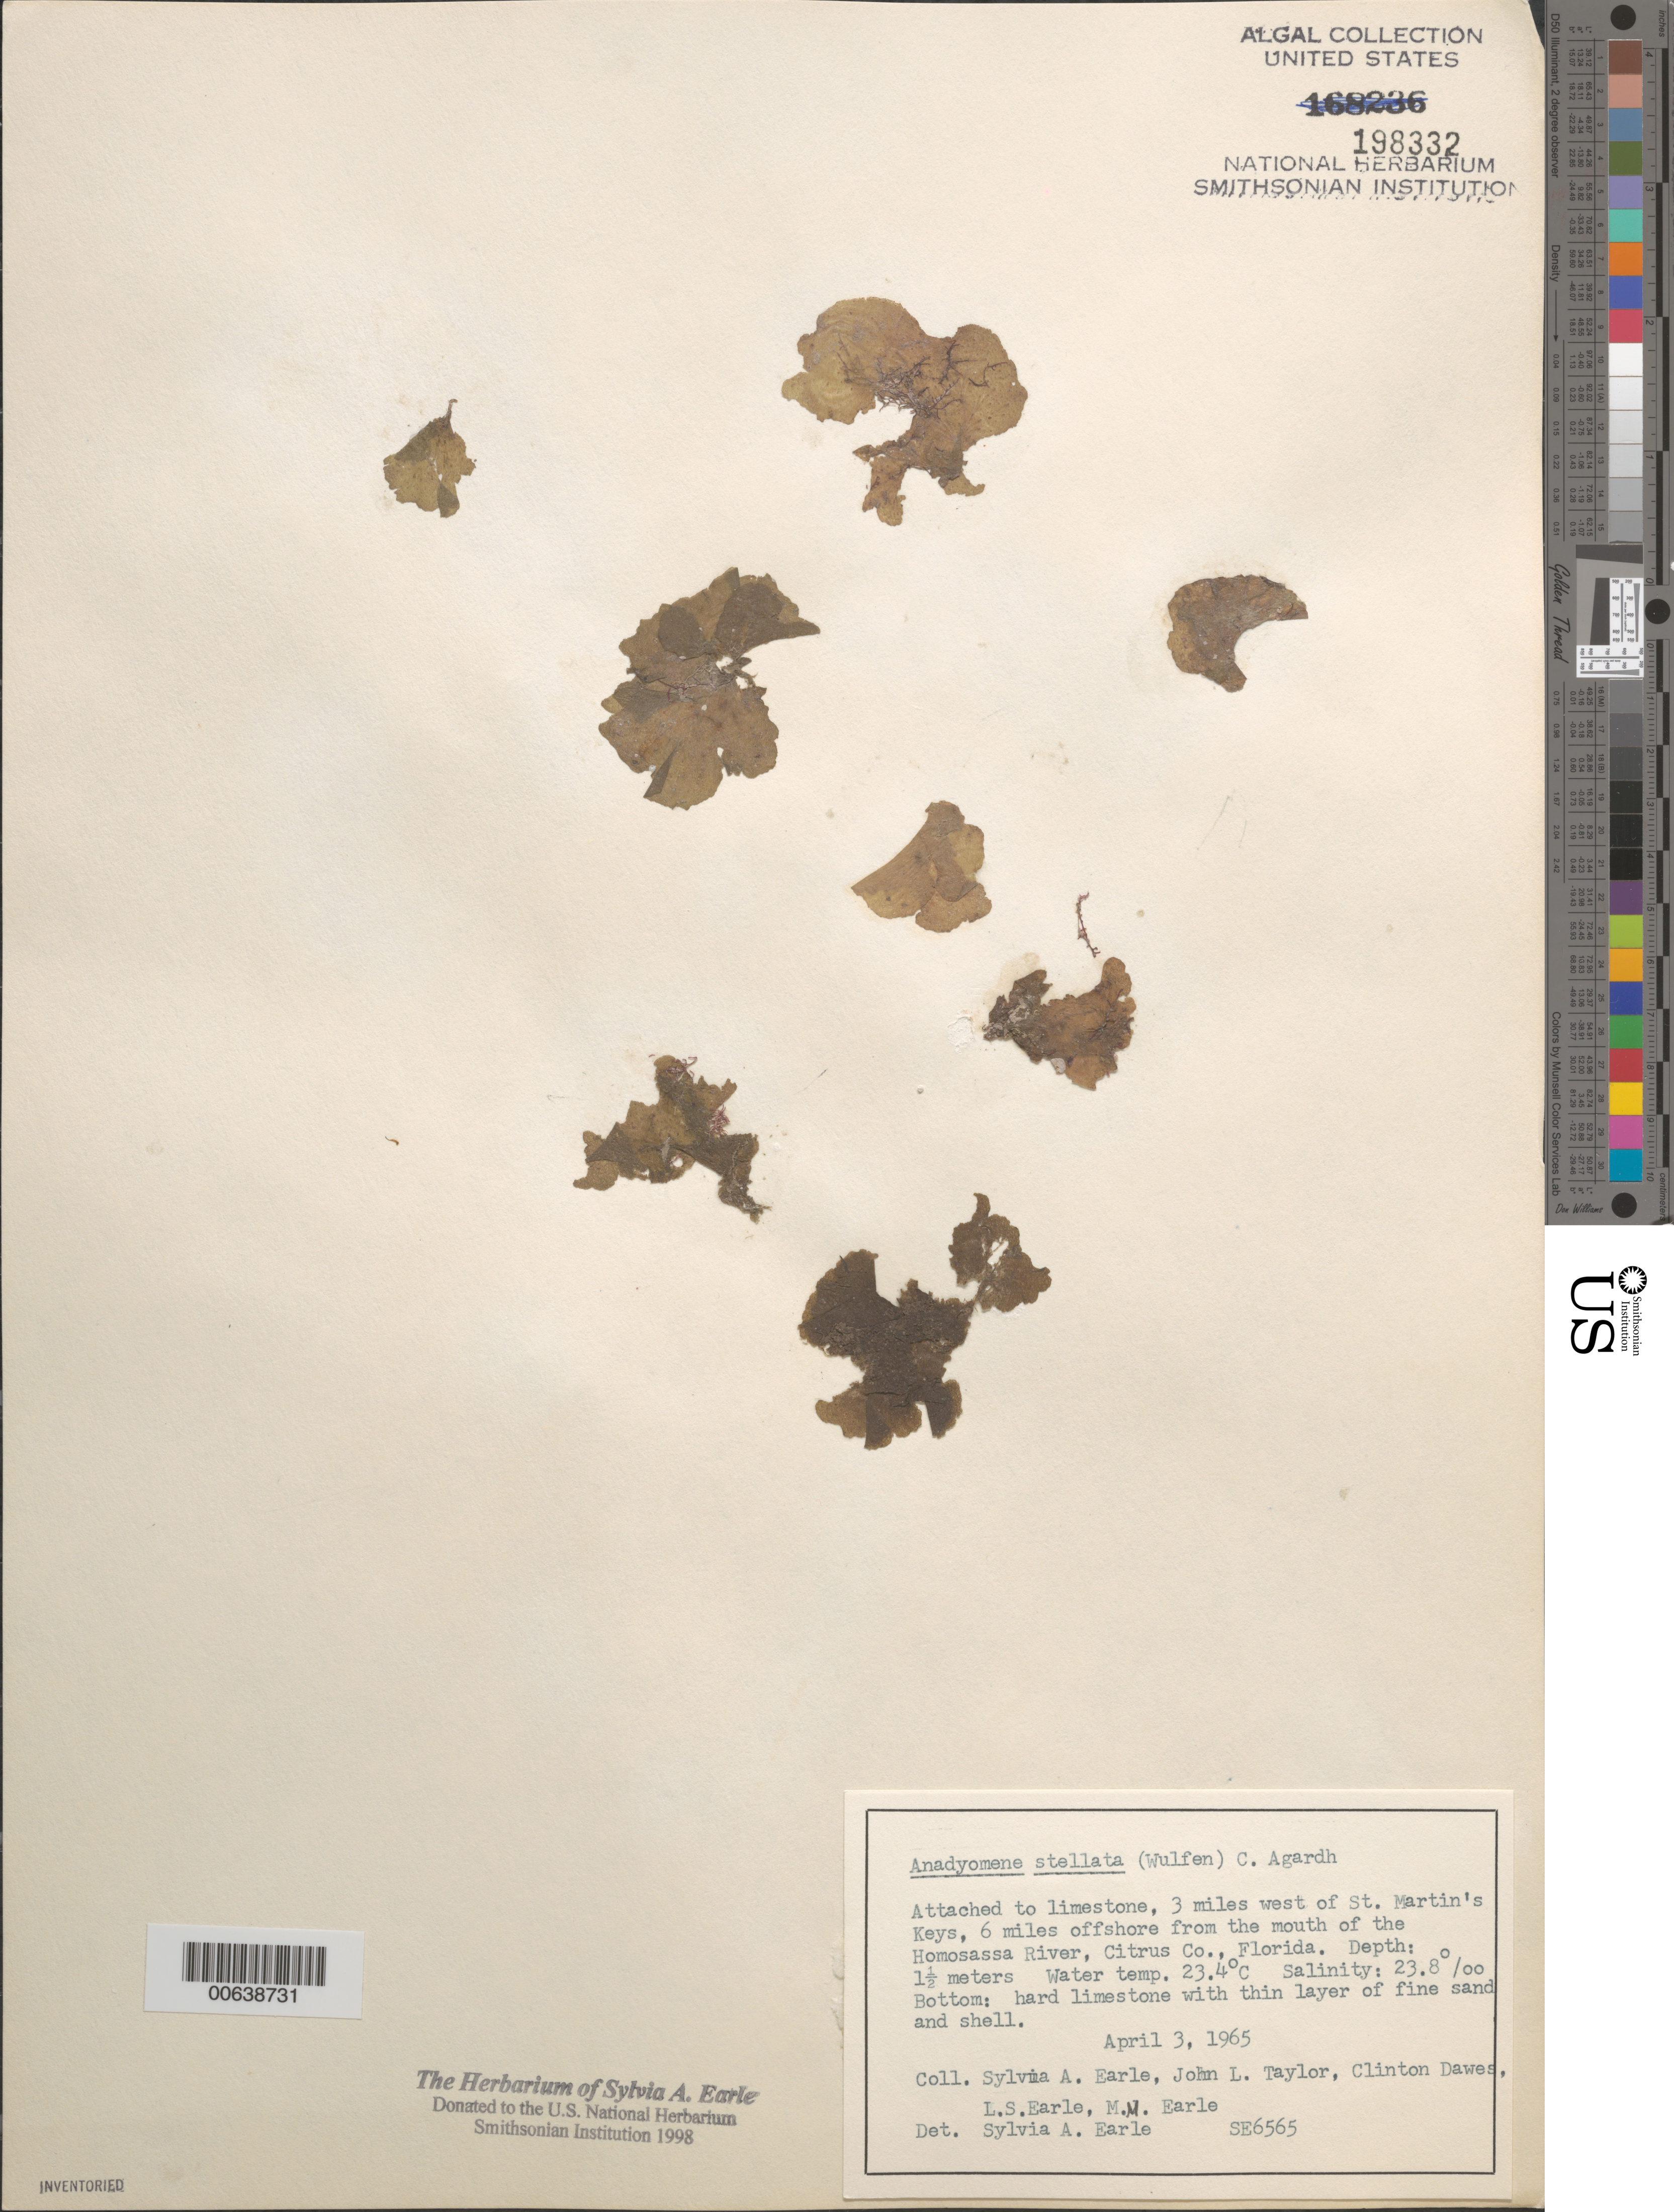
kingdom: Plantae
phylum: Chlorophyta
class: Ulvophyceae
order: Cladophorales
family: Anadyomenaceae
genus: Anadyomene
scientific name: Anadyomene stellata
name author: (Wulfen) C. Agardh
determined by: Earle, S. A.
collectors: S. A. Earle, J. L. Taylor, C. Dawes, L. Earle & M. Earle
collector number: SE 6565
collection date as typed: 03 Apr 1965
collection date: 1965-04-03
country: United States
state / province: Florida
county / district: Citrus County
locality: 6 miles off Homosassa River mouth, 3 miles west of St. Martins Keys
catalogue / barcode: US 198332